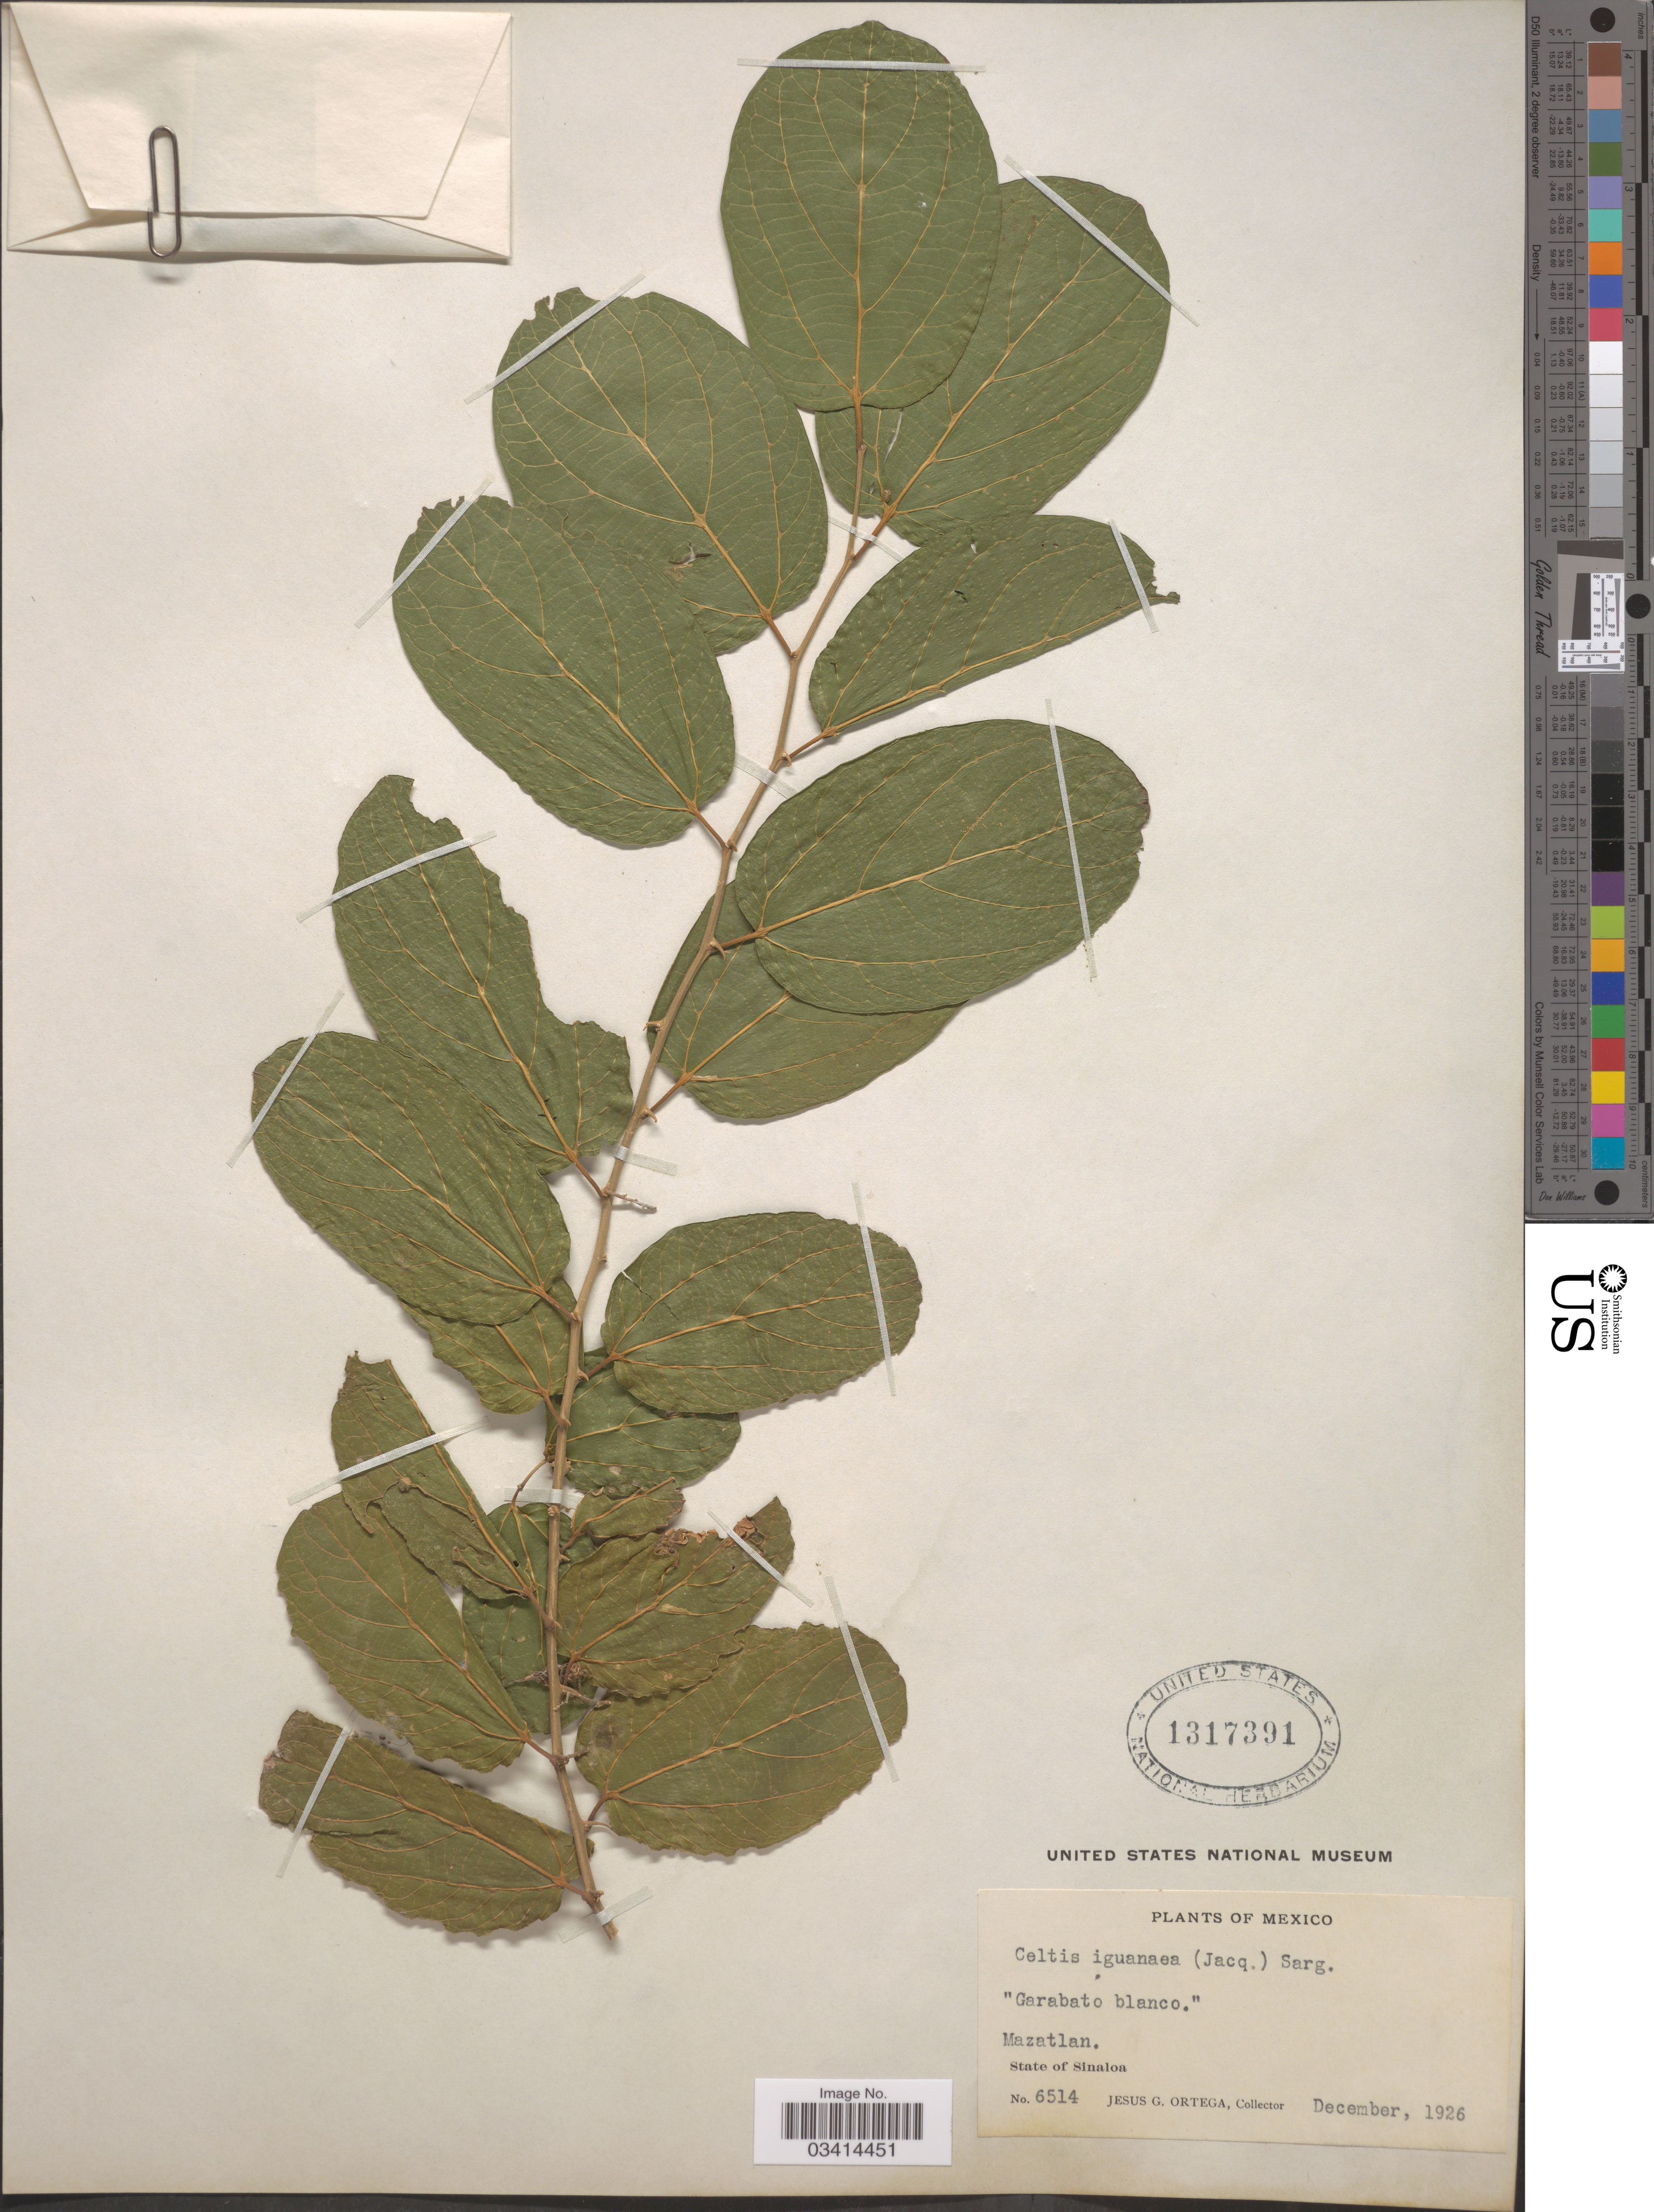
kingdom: Plantae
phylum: Tracheophyta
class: Magnoliopsida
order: Rosales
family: Cannabaceae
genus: Celtis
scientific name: Celtis iguanaea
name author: (Jacq.) Sarg.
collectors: J. Ortega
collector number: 6514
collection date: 1926-12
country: Mexico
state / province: Sinaloa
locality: Mazatlan.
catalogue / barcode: US 1317391